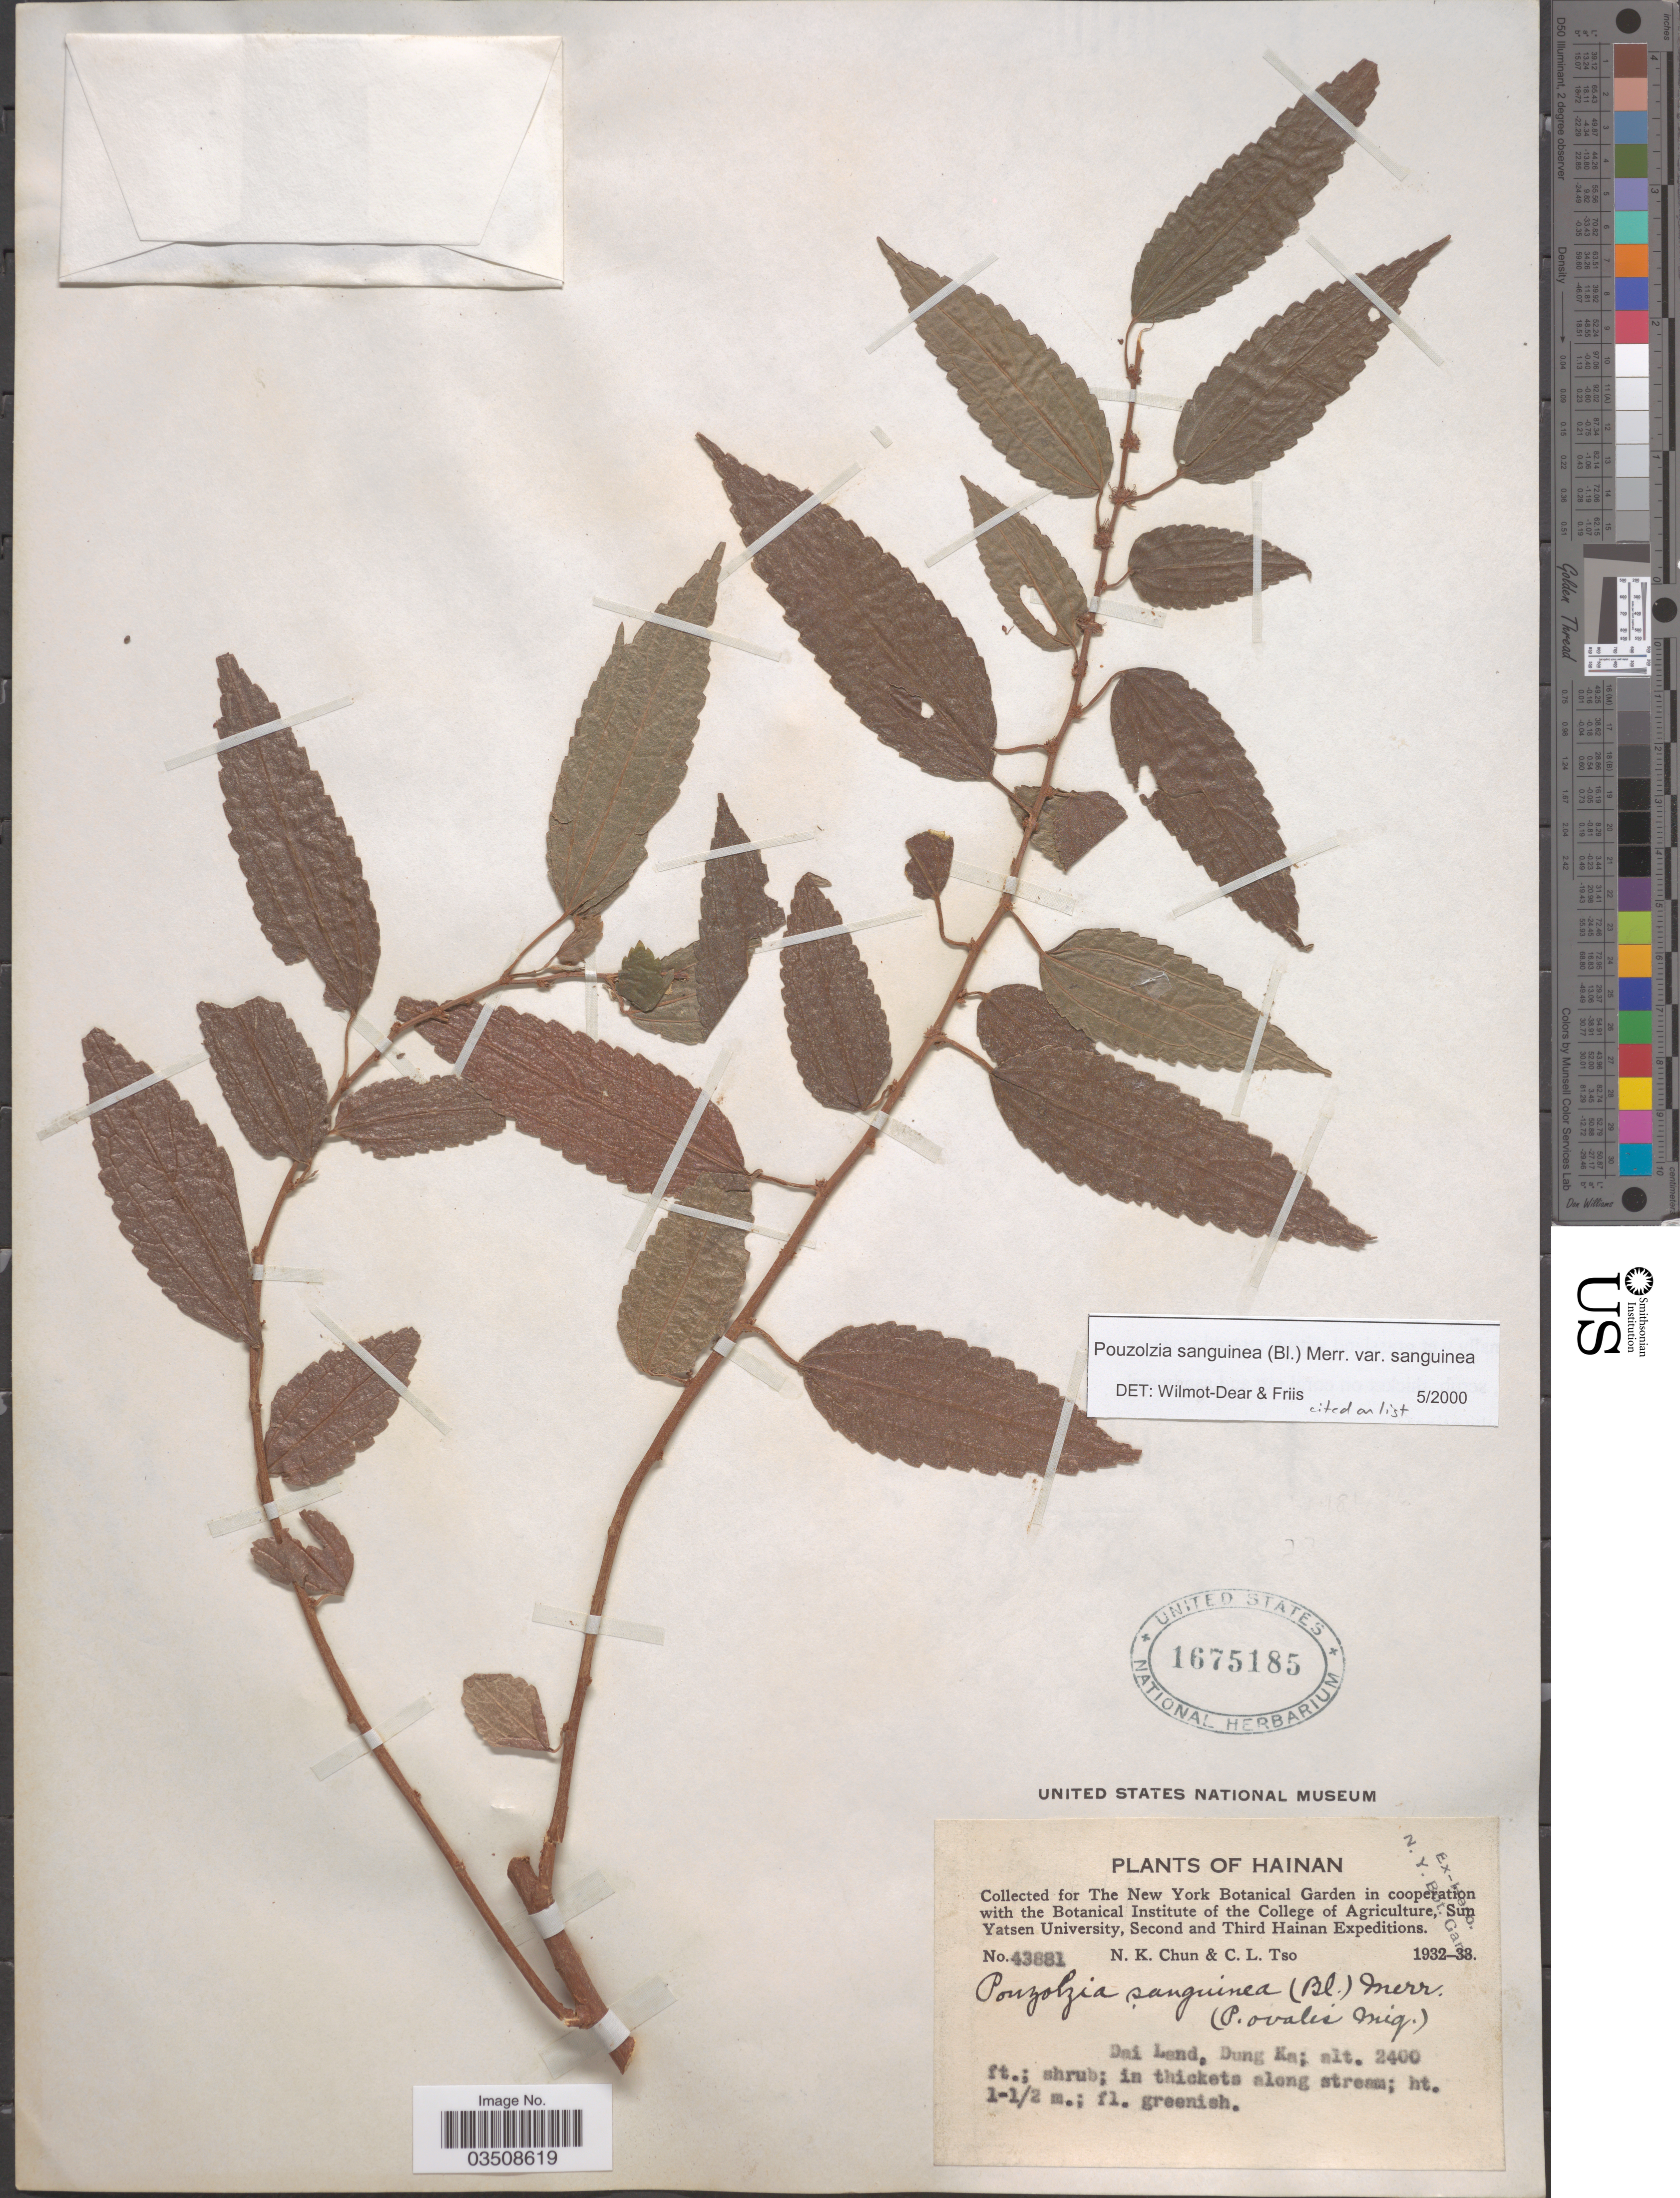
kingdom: Plantae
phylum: Tracheophyta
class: Magnoliopsida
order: Rosales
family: Urticaceae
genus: Pouzolzia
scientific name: Pouzolzia sanguinea var. sanguinea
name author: (Blume) Merr.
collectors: N. K. Chun & C. Tso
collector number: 43881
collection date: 1932/1933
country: China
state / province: Hainan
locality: Dai Land, Dung Ka.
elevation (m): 732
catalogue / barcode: US 1675185